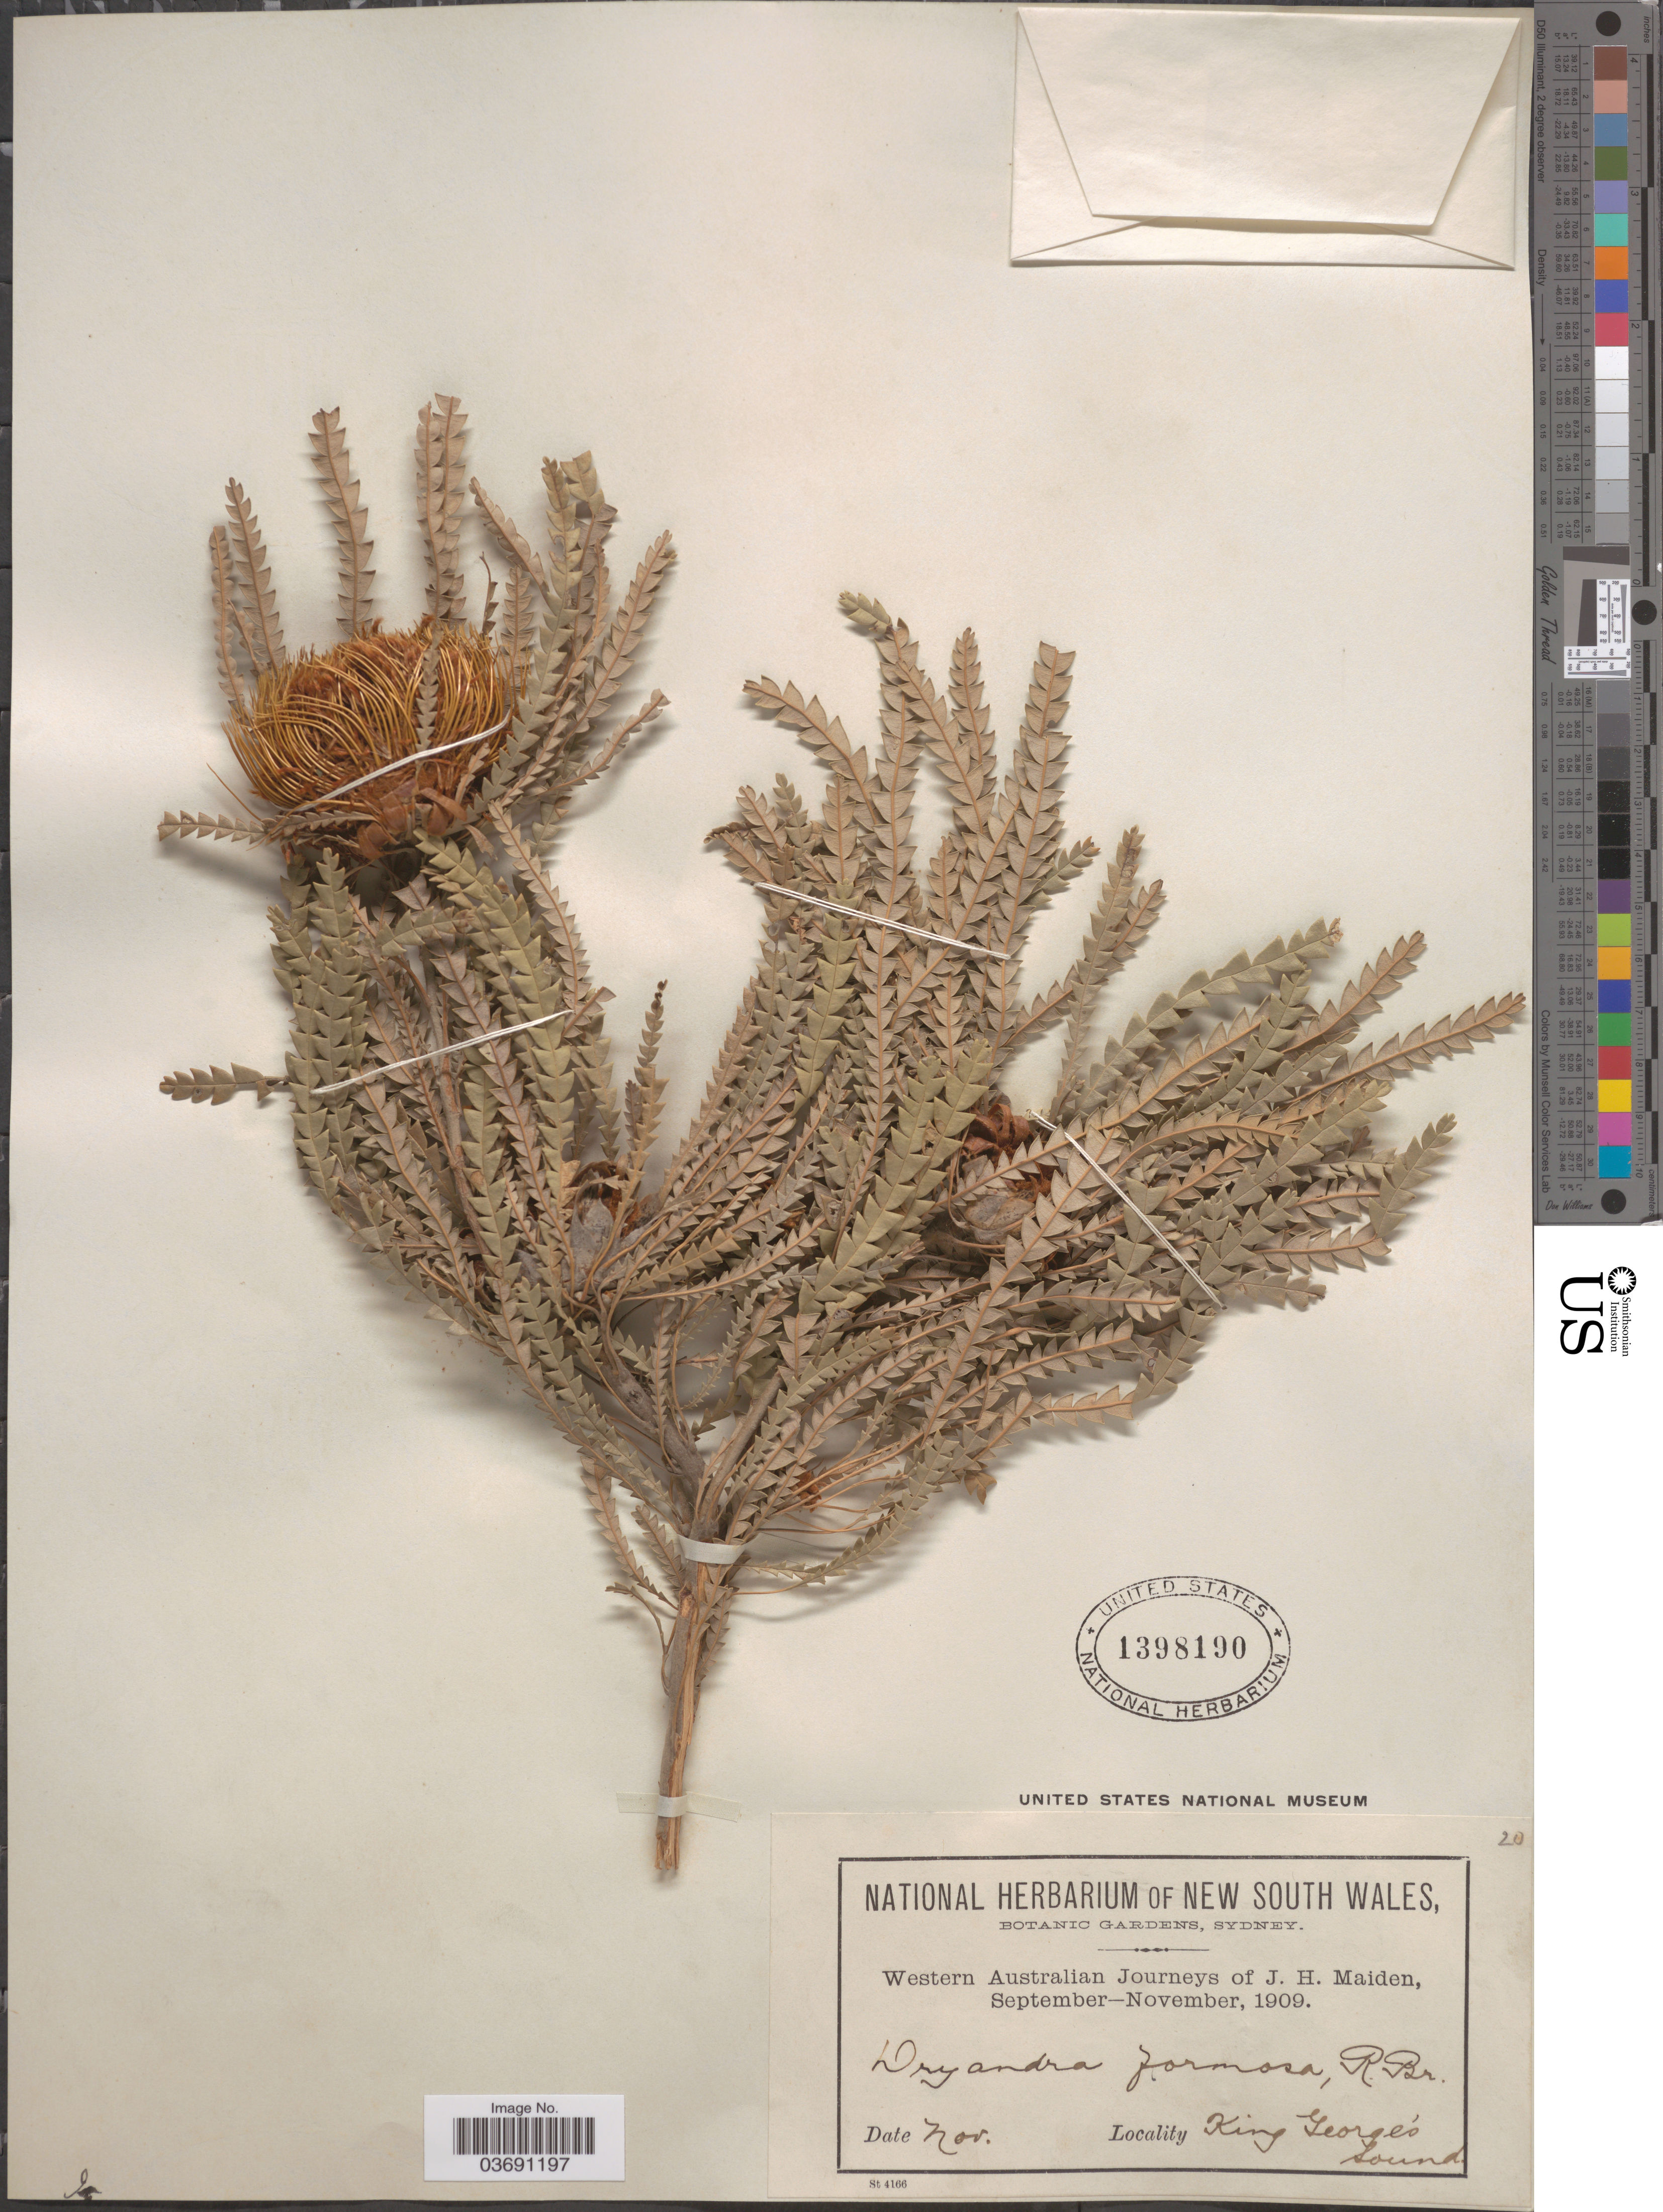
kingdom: Plantae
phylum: Tracheophyta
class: Magnoliopsida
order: Proteales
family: Proteaceae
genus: Dryandra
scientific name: Dryandra formosa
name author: R. Br.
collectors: J. Maiden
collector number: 20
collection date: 1909-11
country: Australia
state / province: Western Australia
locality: King George's Sound.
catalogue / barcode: US 1398190